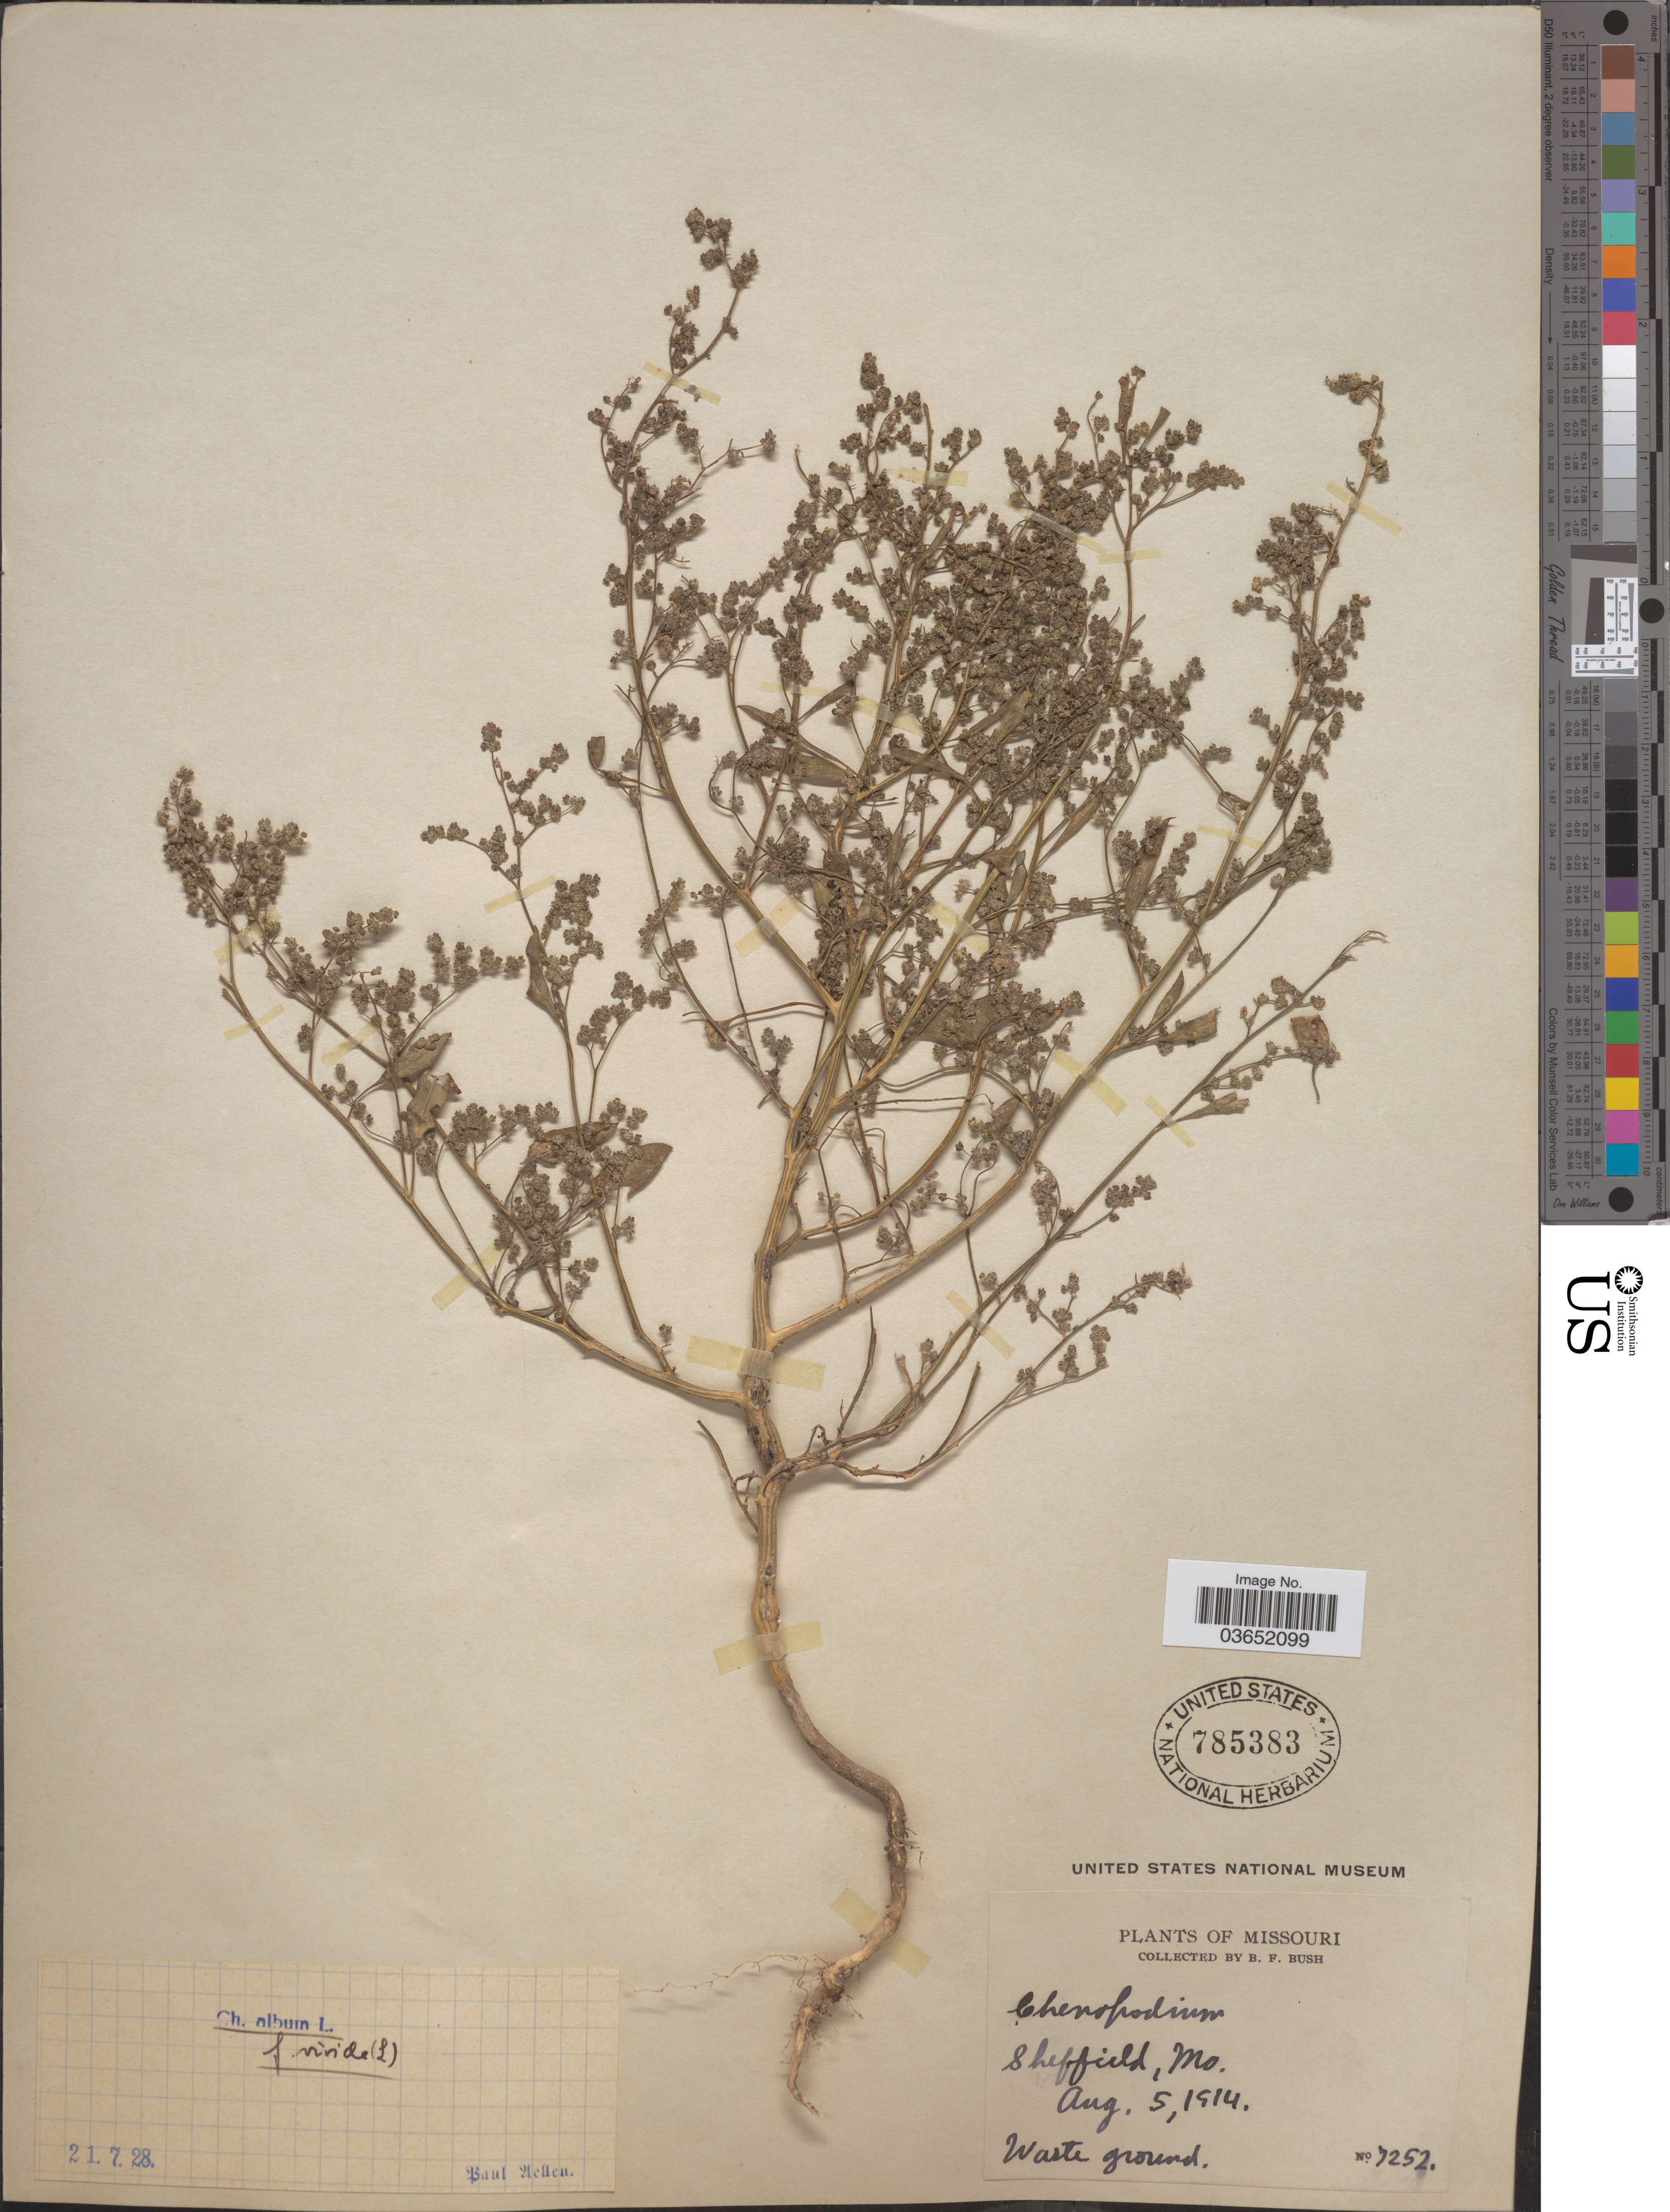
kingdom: Plantae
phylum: Tracheophyta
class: Magnoliopsida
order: Caryophyllales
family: Amaranthaceae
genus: Chenopodium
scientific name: Chenopodium album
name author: L.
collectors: B. F. Bush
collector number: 7252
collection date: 1914-08-05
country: United States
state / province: Missouri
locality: Sheffield.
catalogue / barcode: US 785383